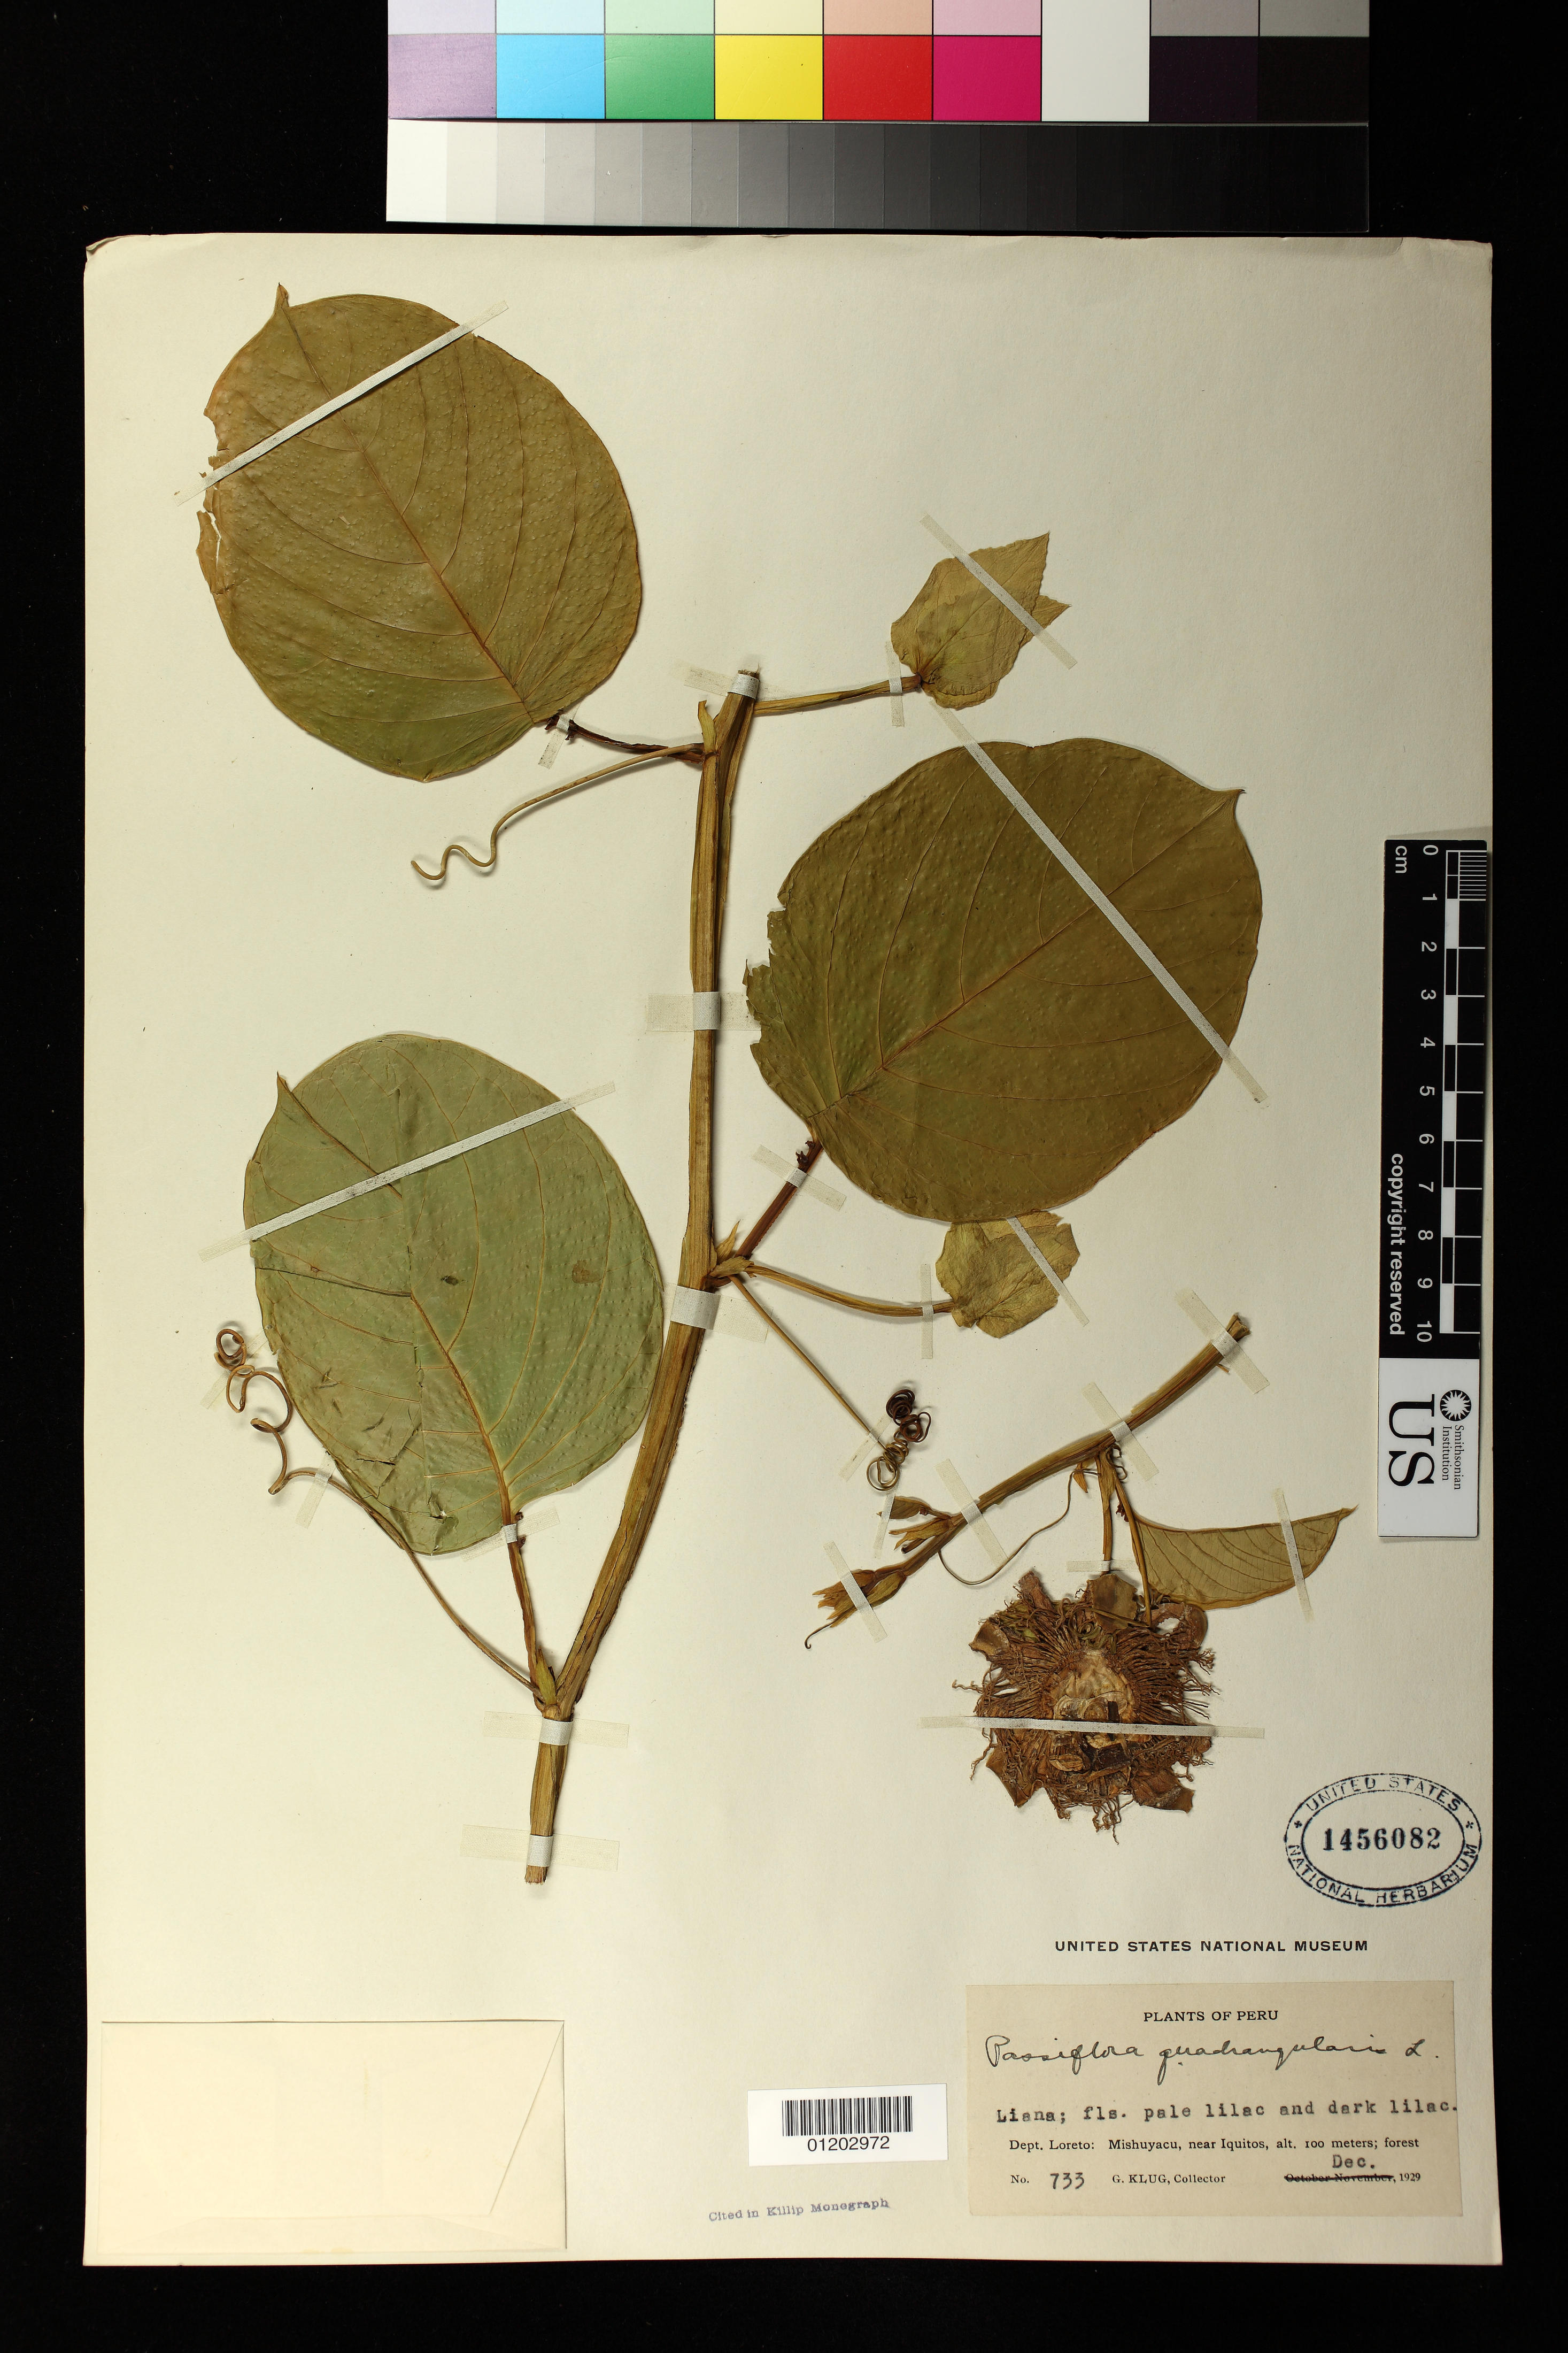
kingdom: Plantae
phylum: Tracheophyta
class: Magnoliopsida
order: Malpighiales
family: Passifloraceae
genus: Passiflora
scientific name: Passiflora quadrangularis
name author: L.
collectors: G. Klug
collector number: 733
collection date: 1929-12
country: Peru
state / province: Loreto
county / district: Maynas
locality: Mishuyacu, near Iquitos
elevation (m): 100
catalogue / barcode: US 1456082